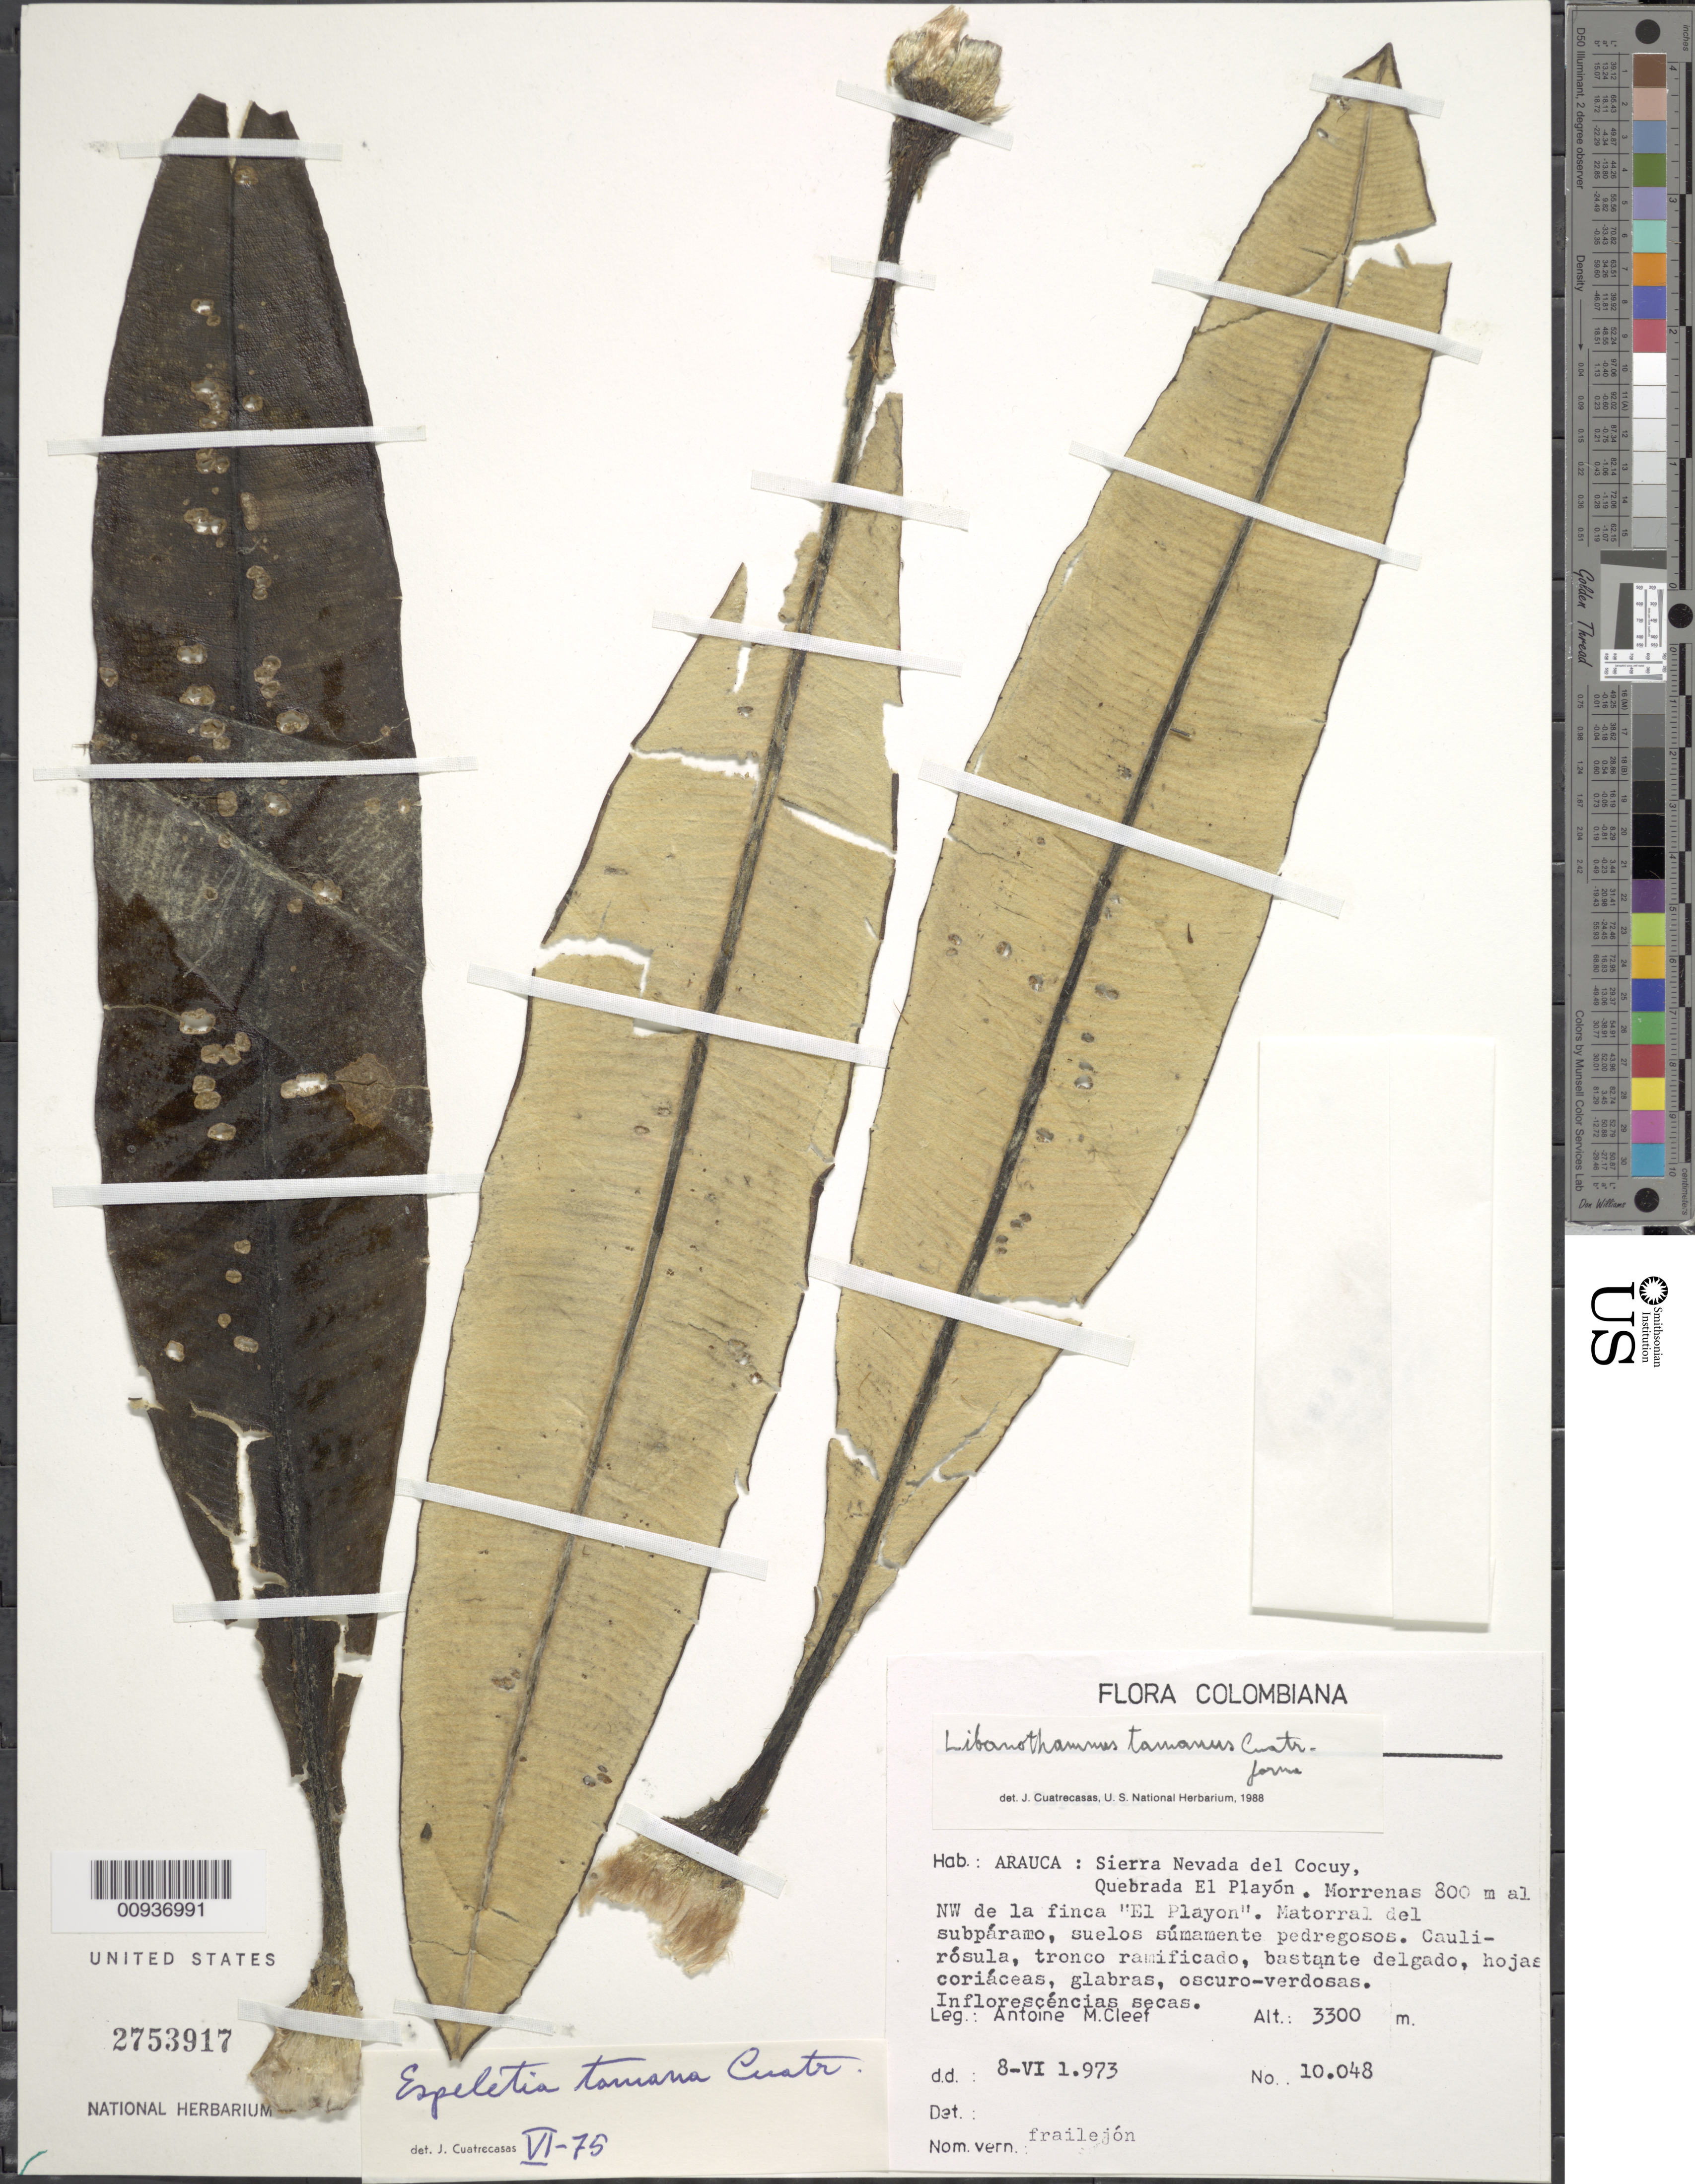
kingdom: Plantae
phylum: Tracheophyta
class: Magnoliopsida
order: Asterales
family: Asteraceae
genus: Libanothamnus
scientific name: Libanothamnus tamanus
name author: (Cuatrec.) Cuatrec.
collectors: A. M. Cleef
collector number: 10048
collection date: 1973-06-08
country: Colombia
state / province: Arauca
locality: Sierra Nevada del Cocuy, Quebrada El Playon, NW de la finca El Playon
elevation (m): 3300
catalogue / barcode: US 2753917